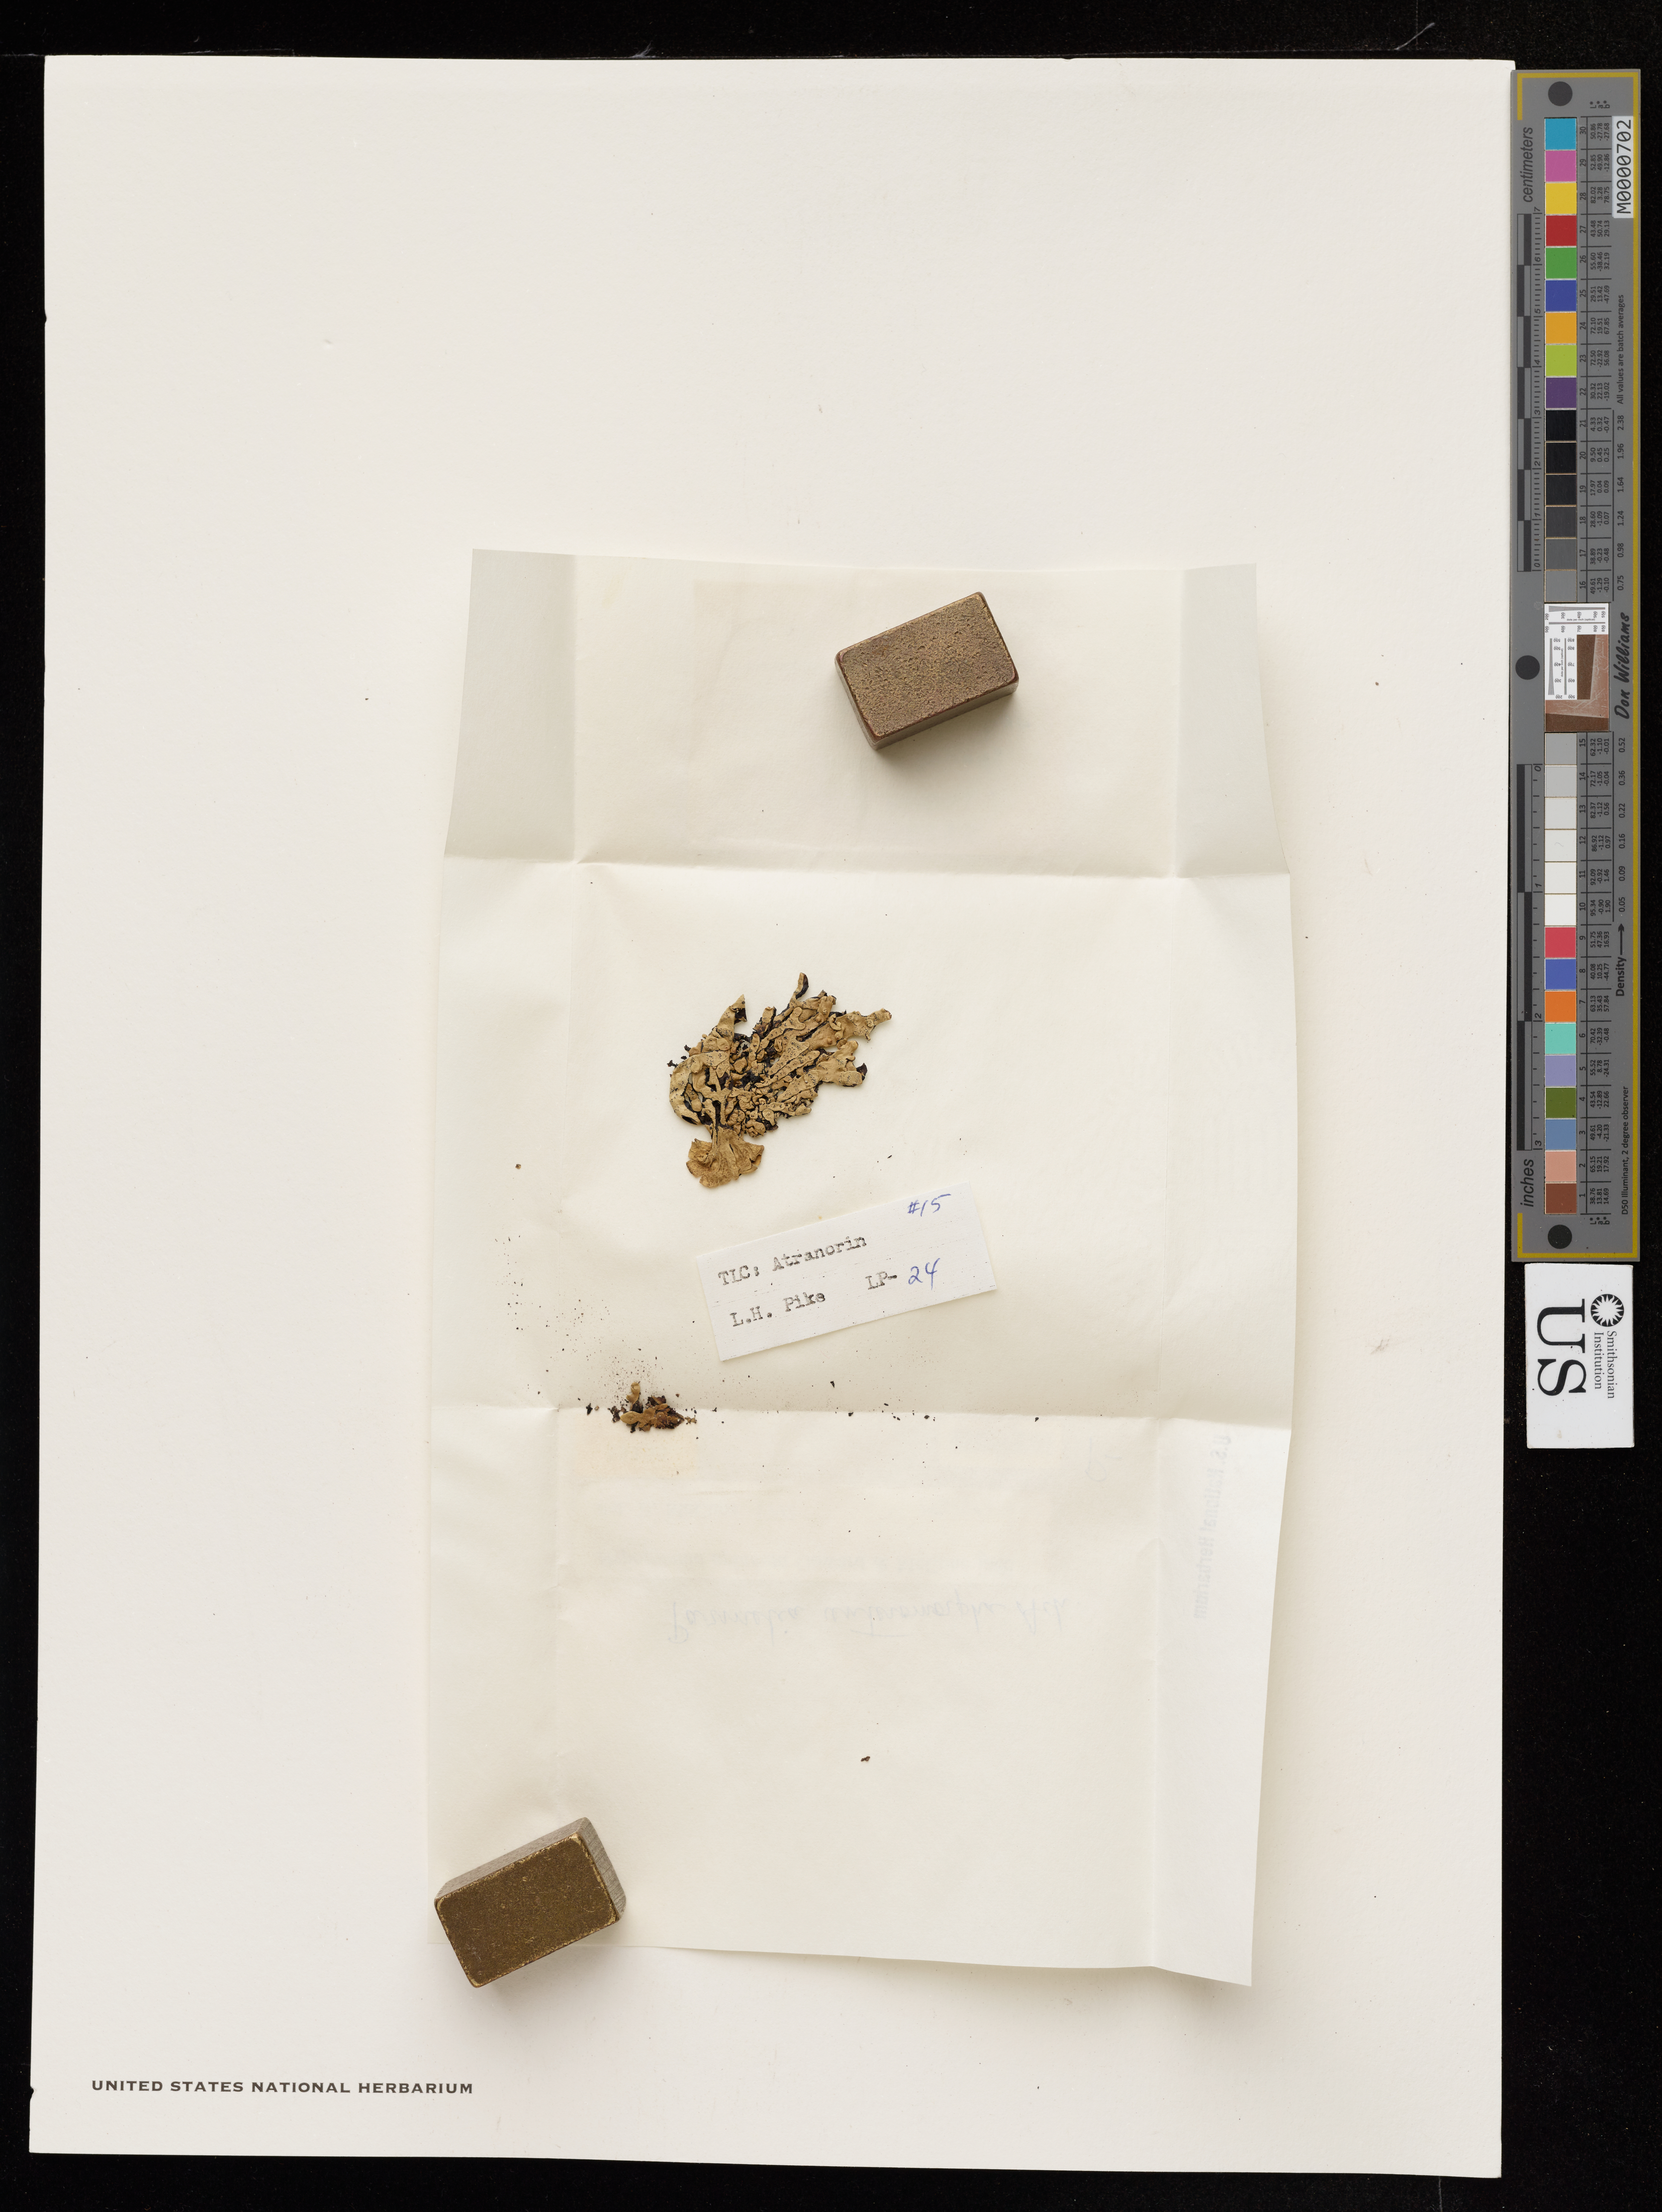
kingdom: Fungi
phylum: Ascomycota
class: Lecanoromycetes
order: Lecanorales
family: Parmeliaceae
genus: Hypogymnia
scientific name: Hypogymnia apinnata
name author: Goward & McCune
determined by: McCune, B.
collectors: G. Silverwood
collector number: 15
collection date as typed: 04 Apr 1943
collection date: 1943-04-04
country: United States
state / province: Alaska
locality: Kodiak island